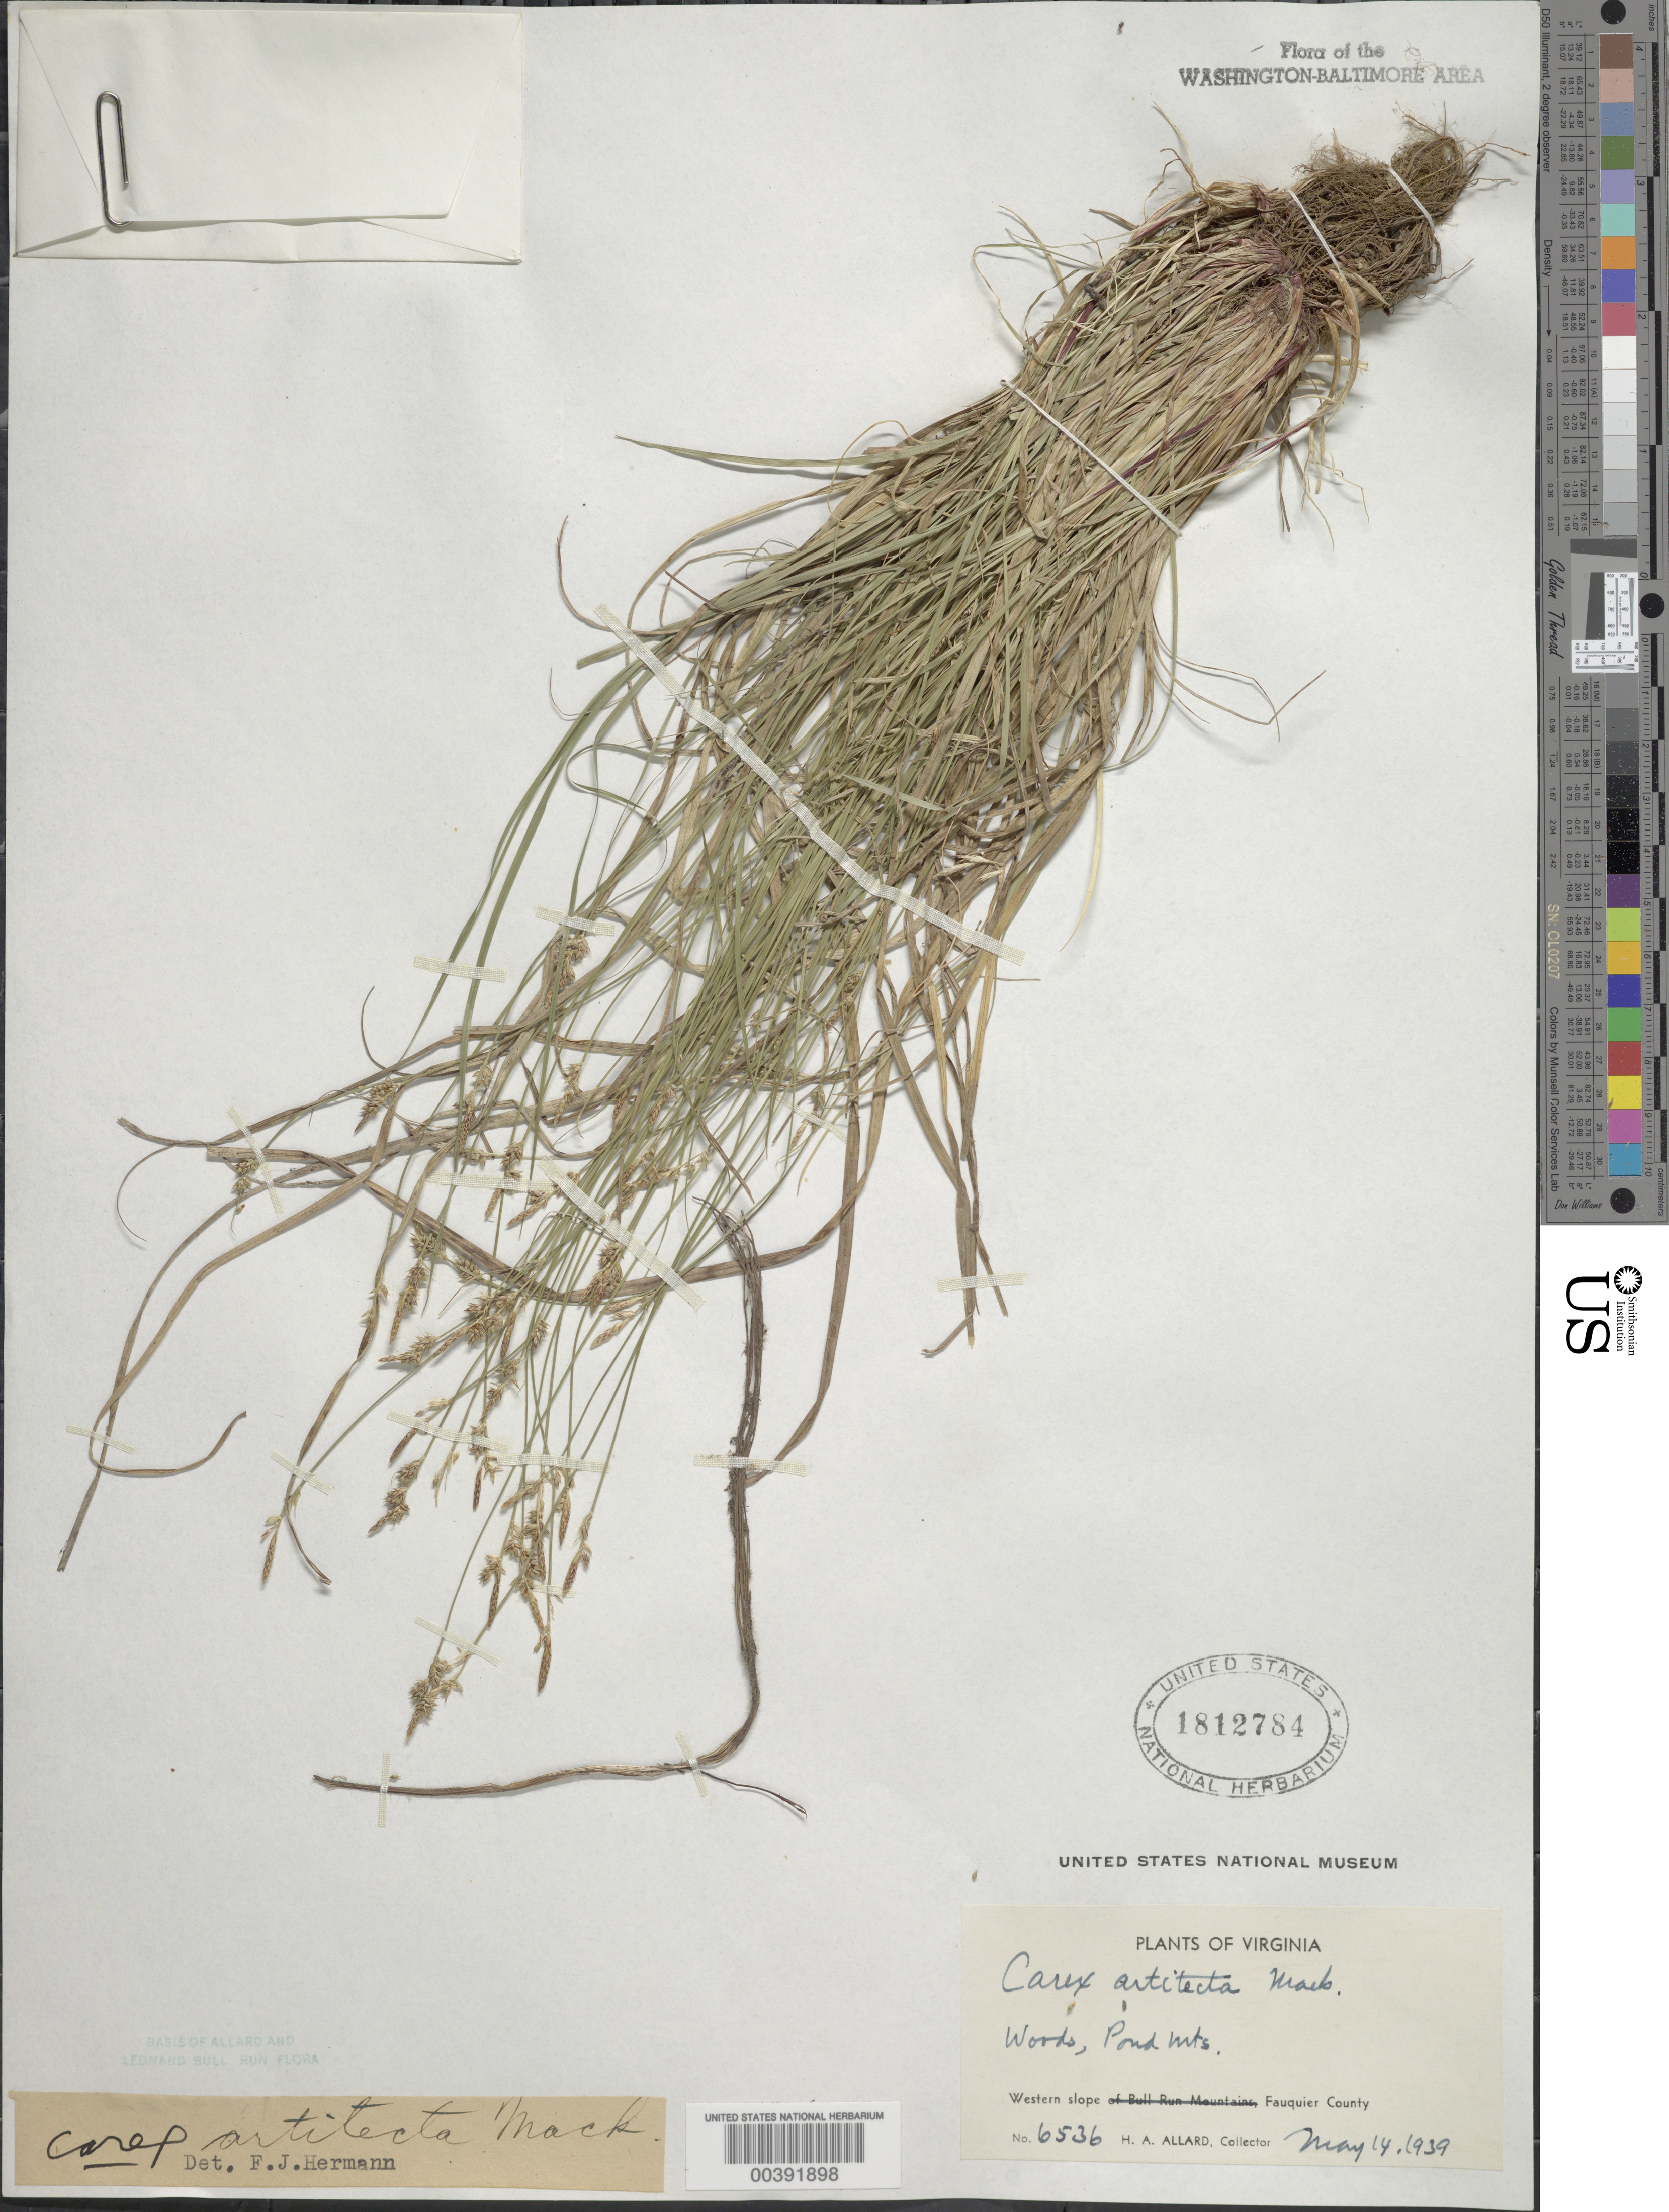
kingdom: Plantae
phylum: Tracheophyta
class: Liliopsida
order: Poales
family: Cyperaceae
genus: Carex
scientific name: Carex albicans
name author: Willd. ex Spreng.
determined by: Shetler, Stanwyn G., (US), NMNH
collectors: H. A. Allard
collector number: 6536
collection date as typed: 14 May 1939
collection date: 1939-05-14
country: United States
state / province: Virginia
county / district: Fauquier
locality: Pond Mountains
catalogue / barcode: US 1812784